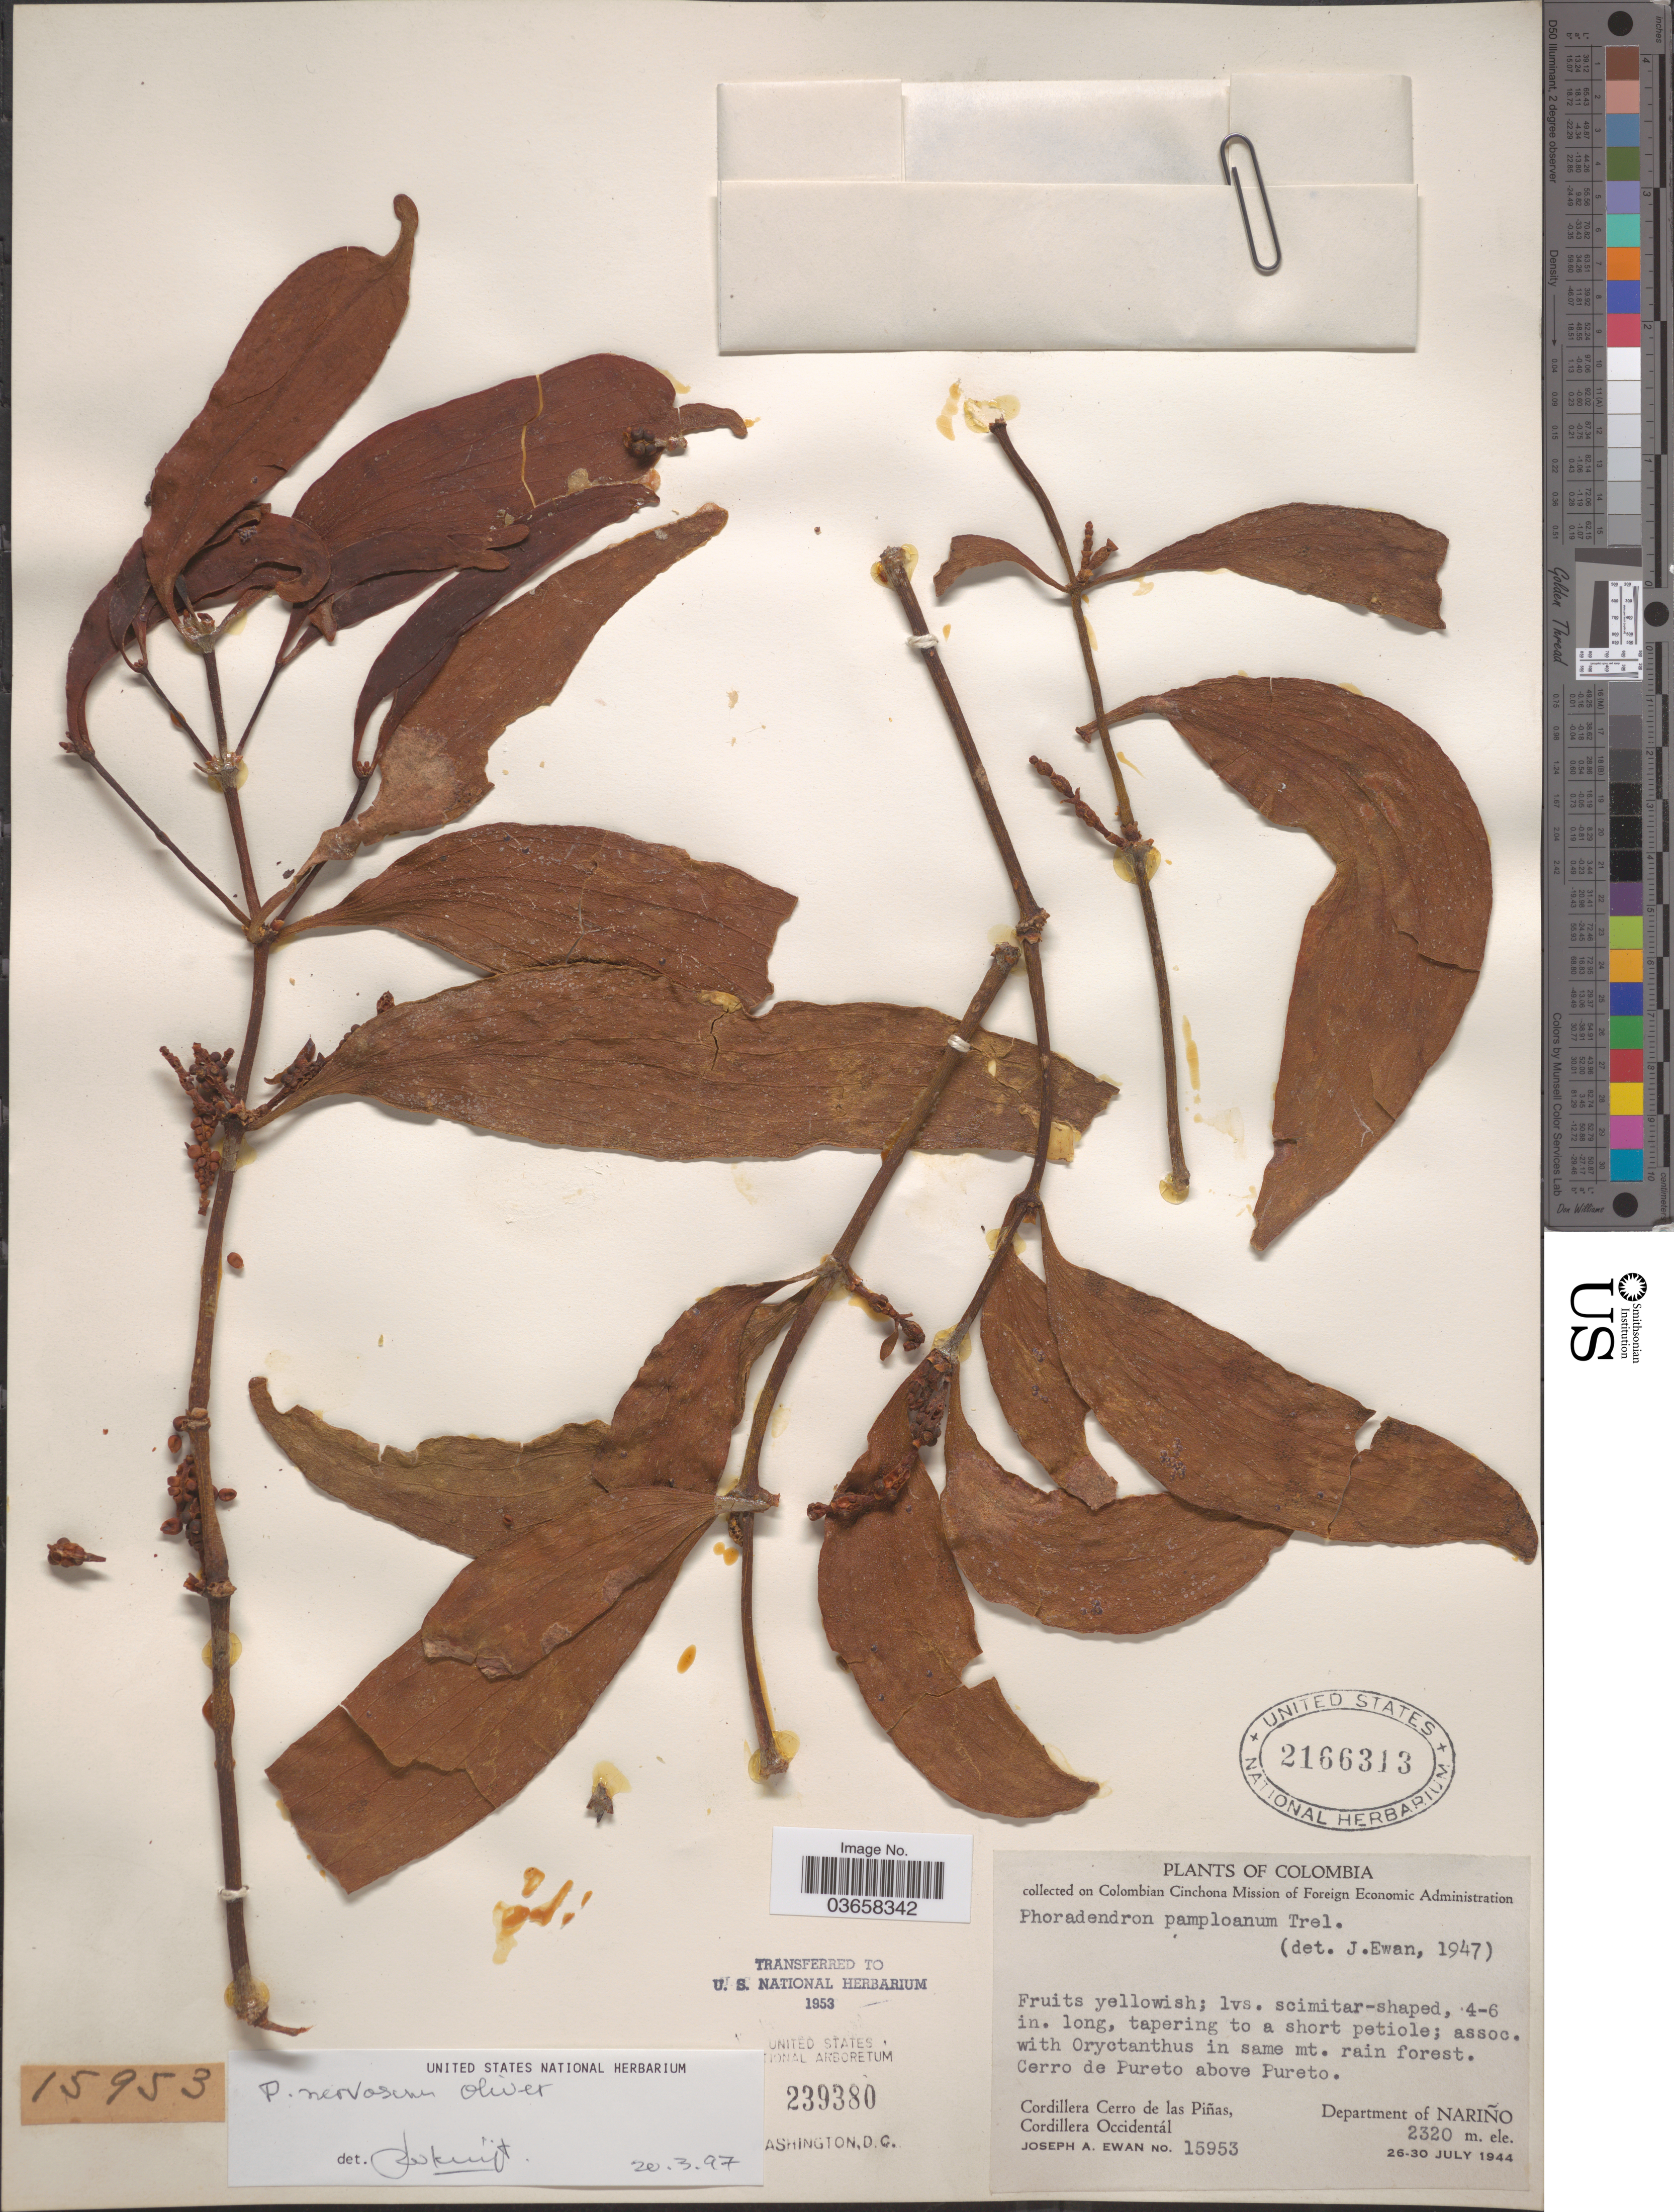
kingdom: Plantae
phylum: Tracheophyta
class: Magnoliopsida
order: Santalales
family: Viscaceae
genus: Phoradendron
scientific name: Phoradendron nervosum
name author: Oliv.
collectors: J. A. Ewan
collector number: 15953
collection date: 1944-07-26/1944-07-30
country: Colombia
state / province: Nariño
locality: Cerro de Pureto above Pureto. Cordillera Cerro de las Piñas, Cordillera Occidentál. Department of Nariño.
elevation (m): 2320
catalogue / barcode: US 2166313